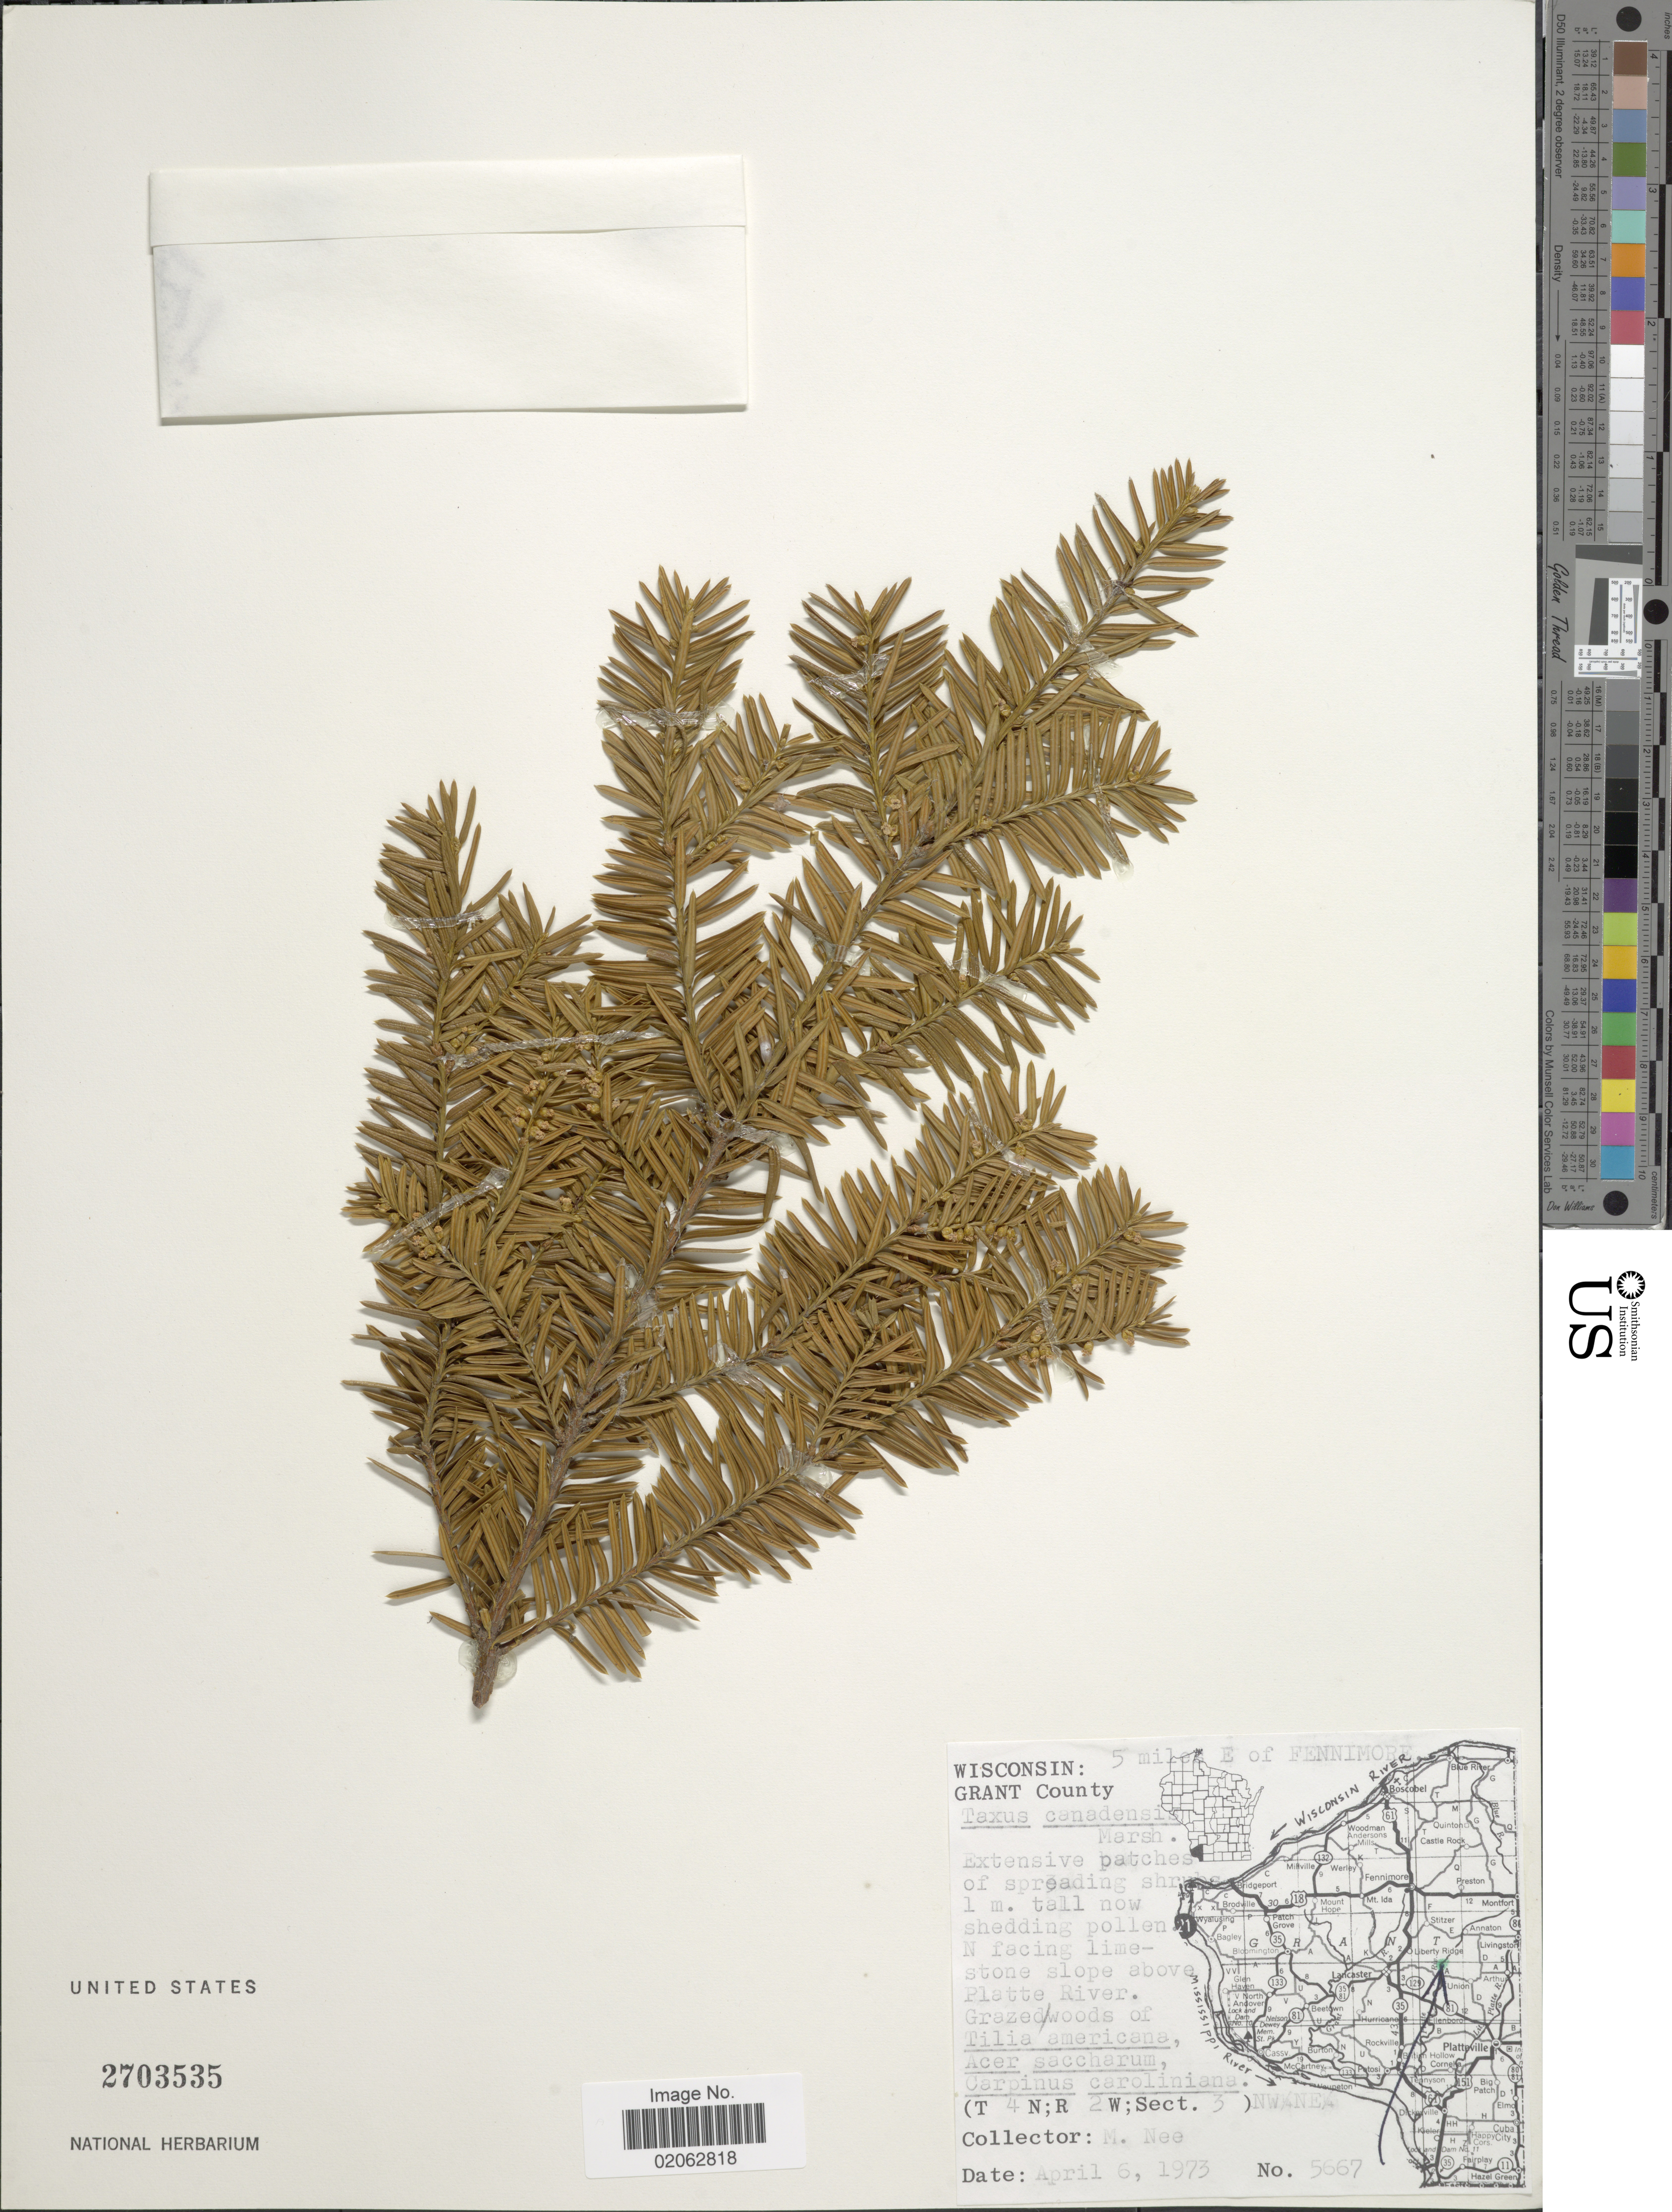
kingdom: Plantae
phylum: Tracheophyta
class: Pinopsida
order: Pinales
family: Taxaceae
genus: Taxus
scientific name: Taxus canadensis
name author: Marshall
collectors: M. Nee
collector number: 5667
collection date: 1973-04-06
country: United States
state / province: Wisconsin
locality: Grant County, 5 miles E of Fennimore, N facing limestone slope above Platte River, (T4N;R 2W;Sect.3).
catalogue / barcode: US 2703535